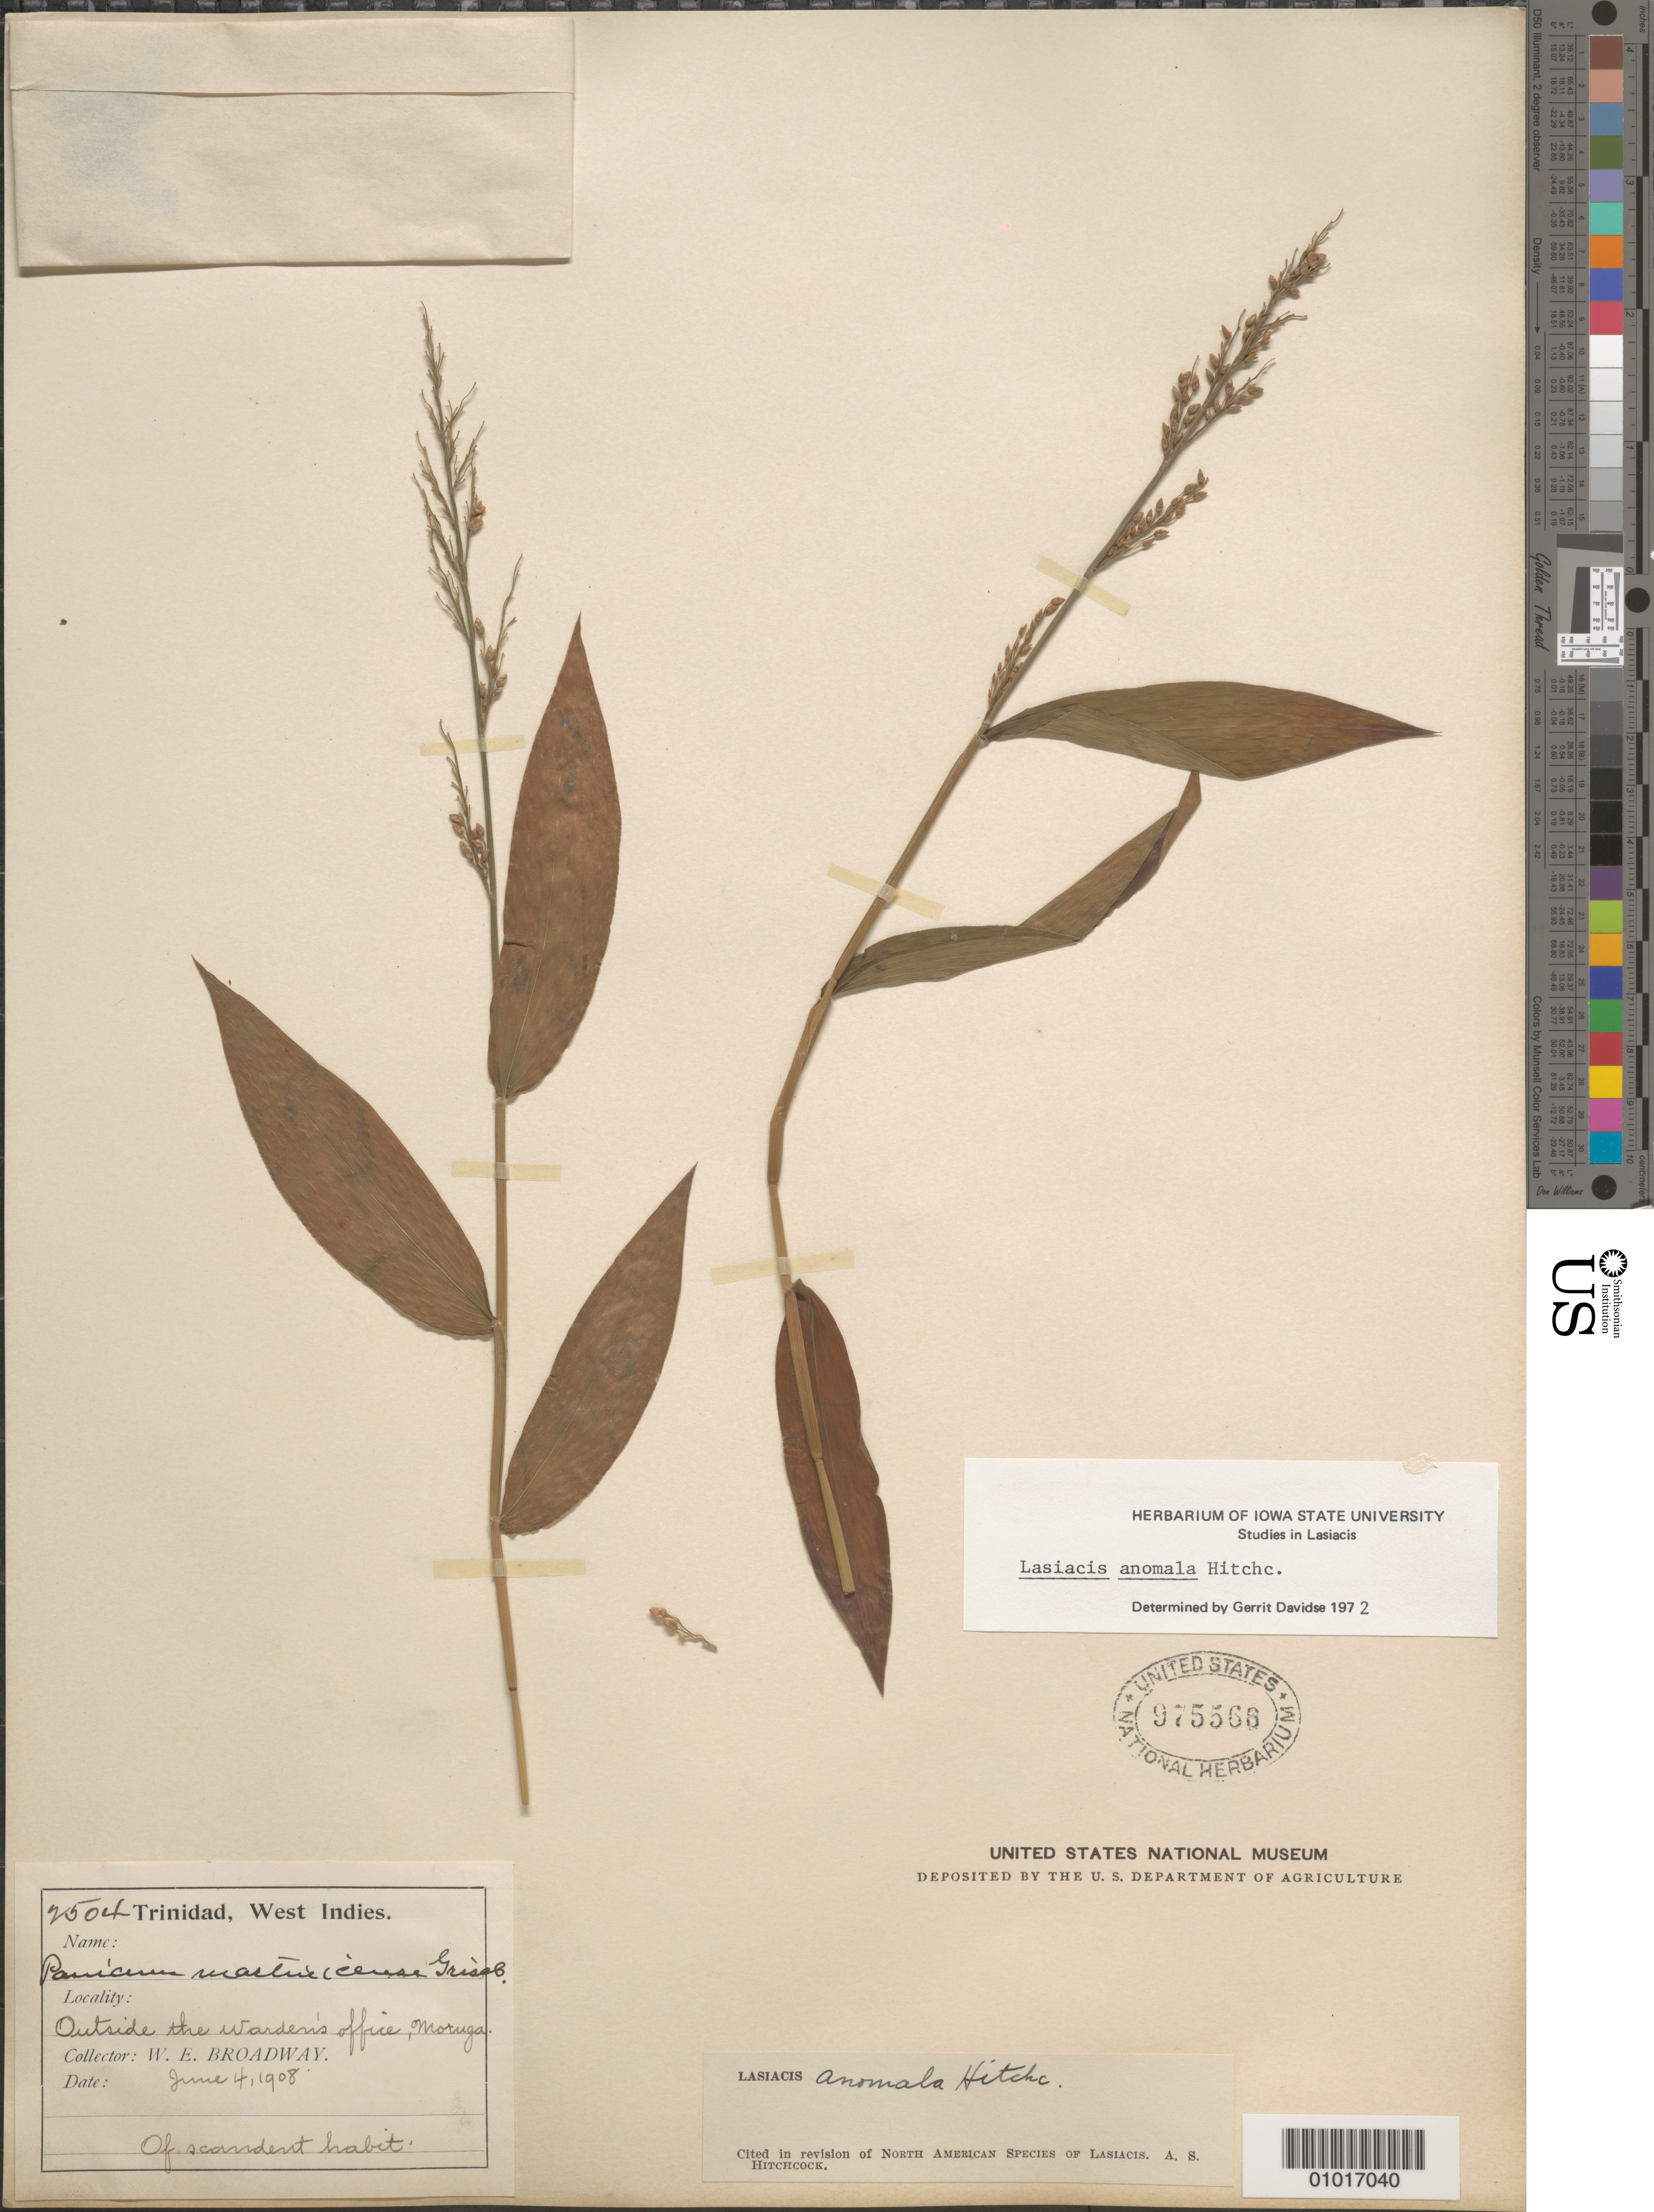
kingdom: Plantae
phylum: Tracheophyta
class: Liliopsida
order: Poales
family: Poaceae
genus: Lasiacis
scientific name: Lasiacis anomala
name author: Hitchc.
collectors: W. E. Broadway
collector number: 2504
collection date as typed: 04 Jun 1908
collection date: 1908-06-04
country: Trinidad and Tobago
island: Trinidad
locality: Outside the warden's office, Moruga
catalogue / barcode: US 975568